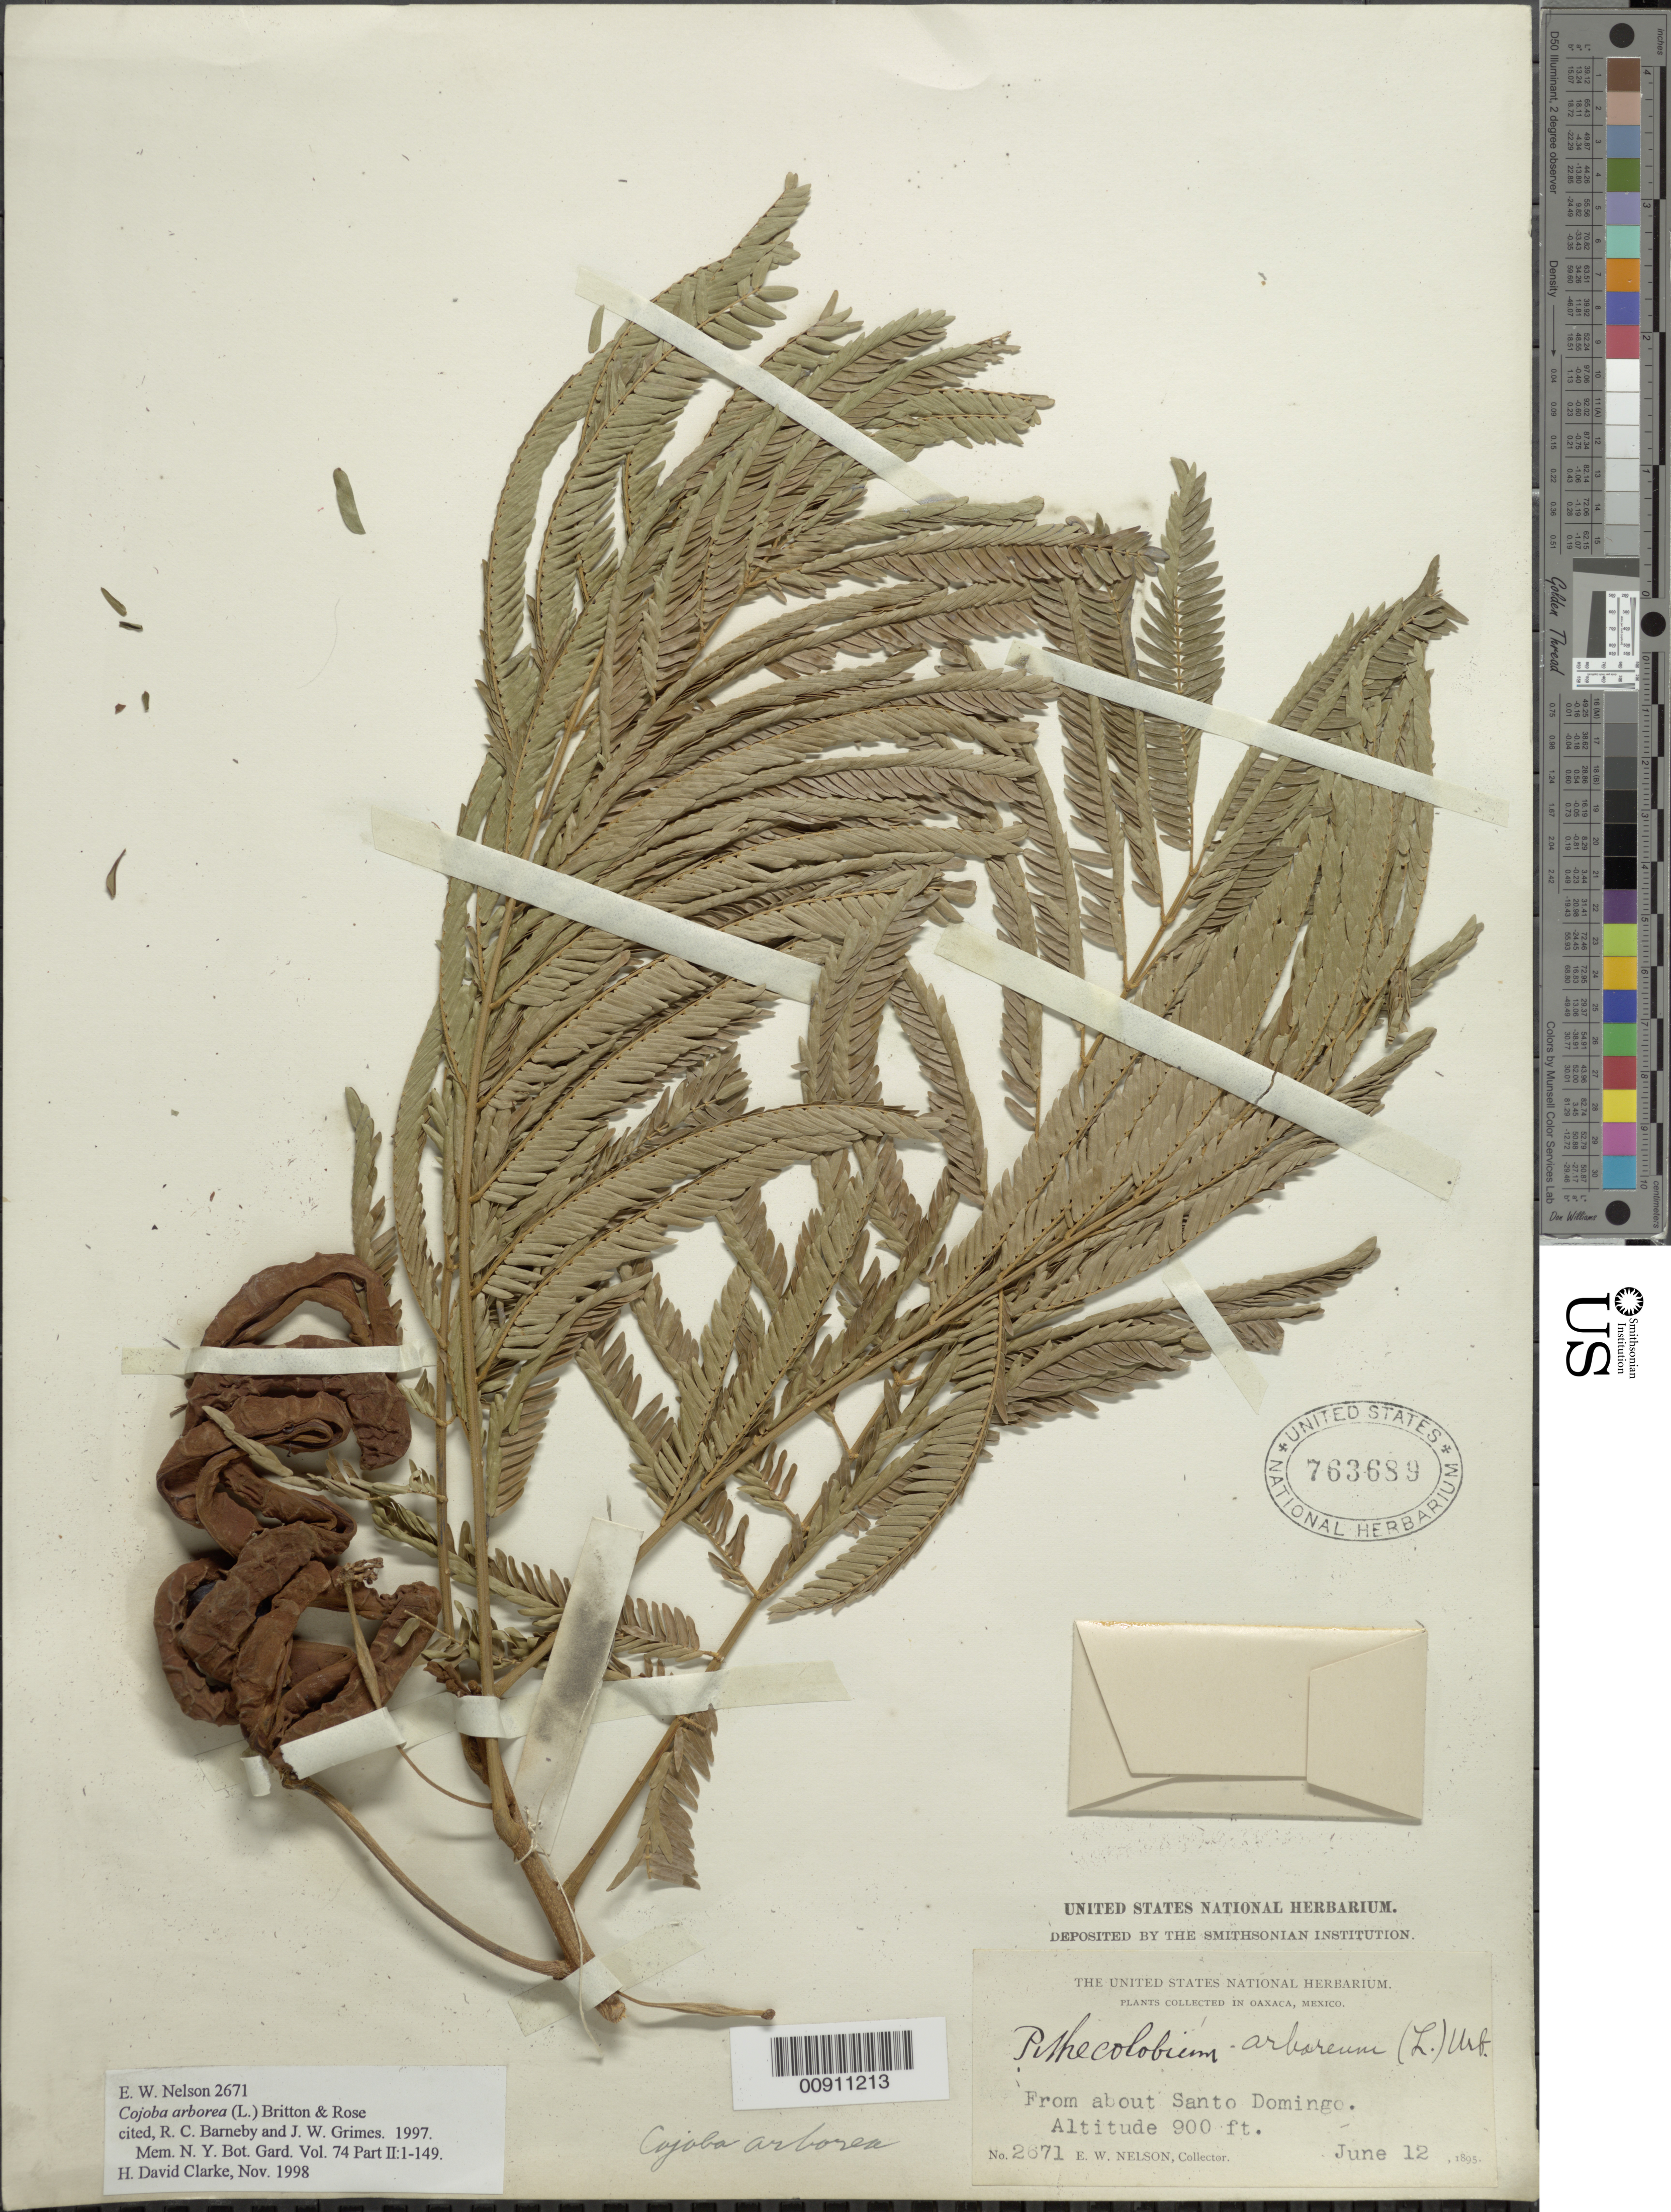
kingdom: Plantae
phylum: Tracheophyta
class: Magnoliopsida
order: Fabales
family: Fabaceae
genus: Cojoba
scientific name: Cojoba arborea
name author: (L.) Britton & Rose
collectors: E. W. Nelson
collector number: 2671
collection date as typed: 12 Jun 1895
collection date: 1895-06-12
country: Mexico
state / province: Oaxaca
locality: About Santo Domingo.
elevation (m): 274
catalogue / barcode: US 763689